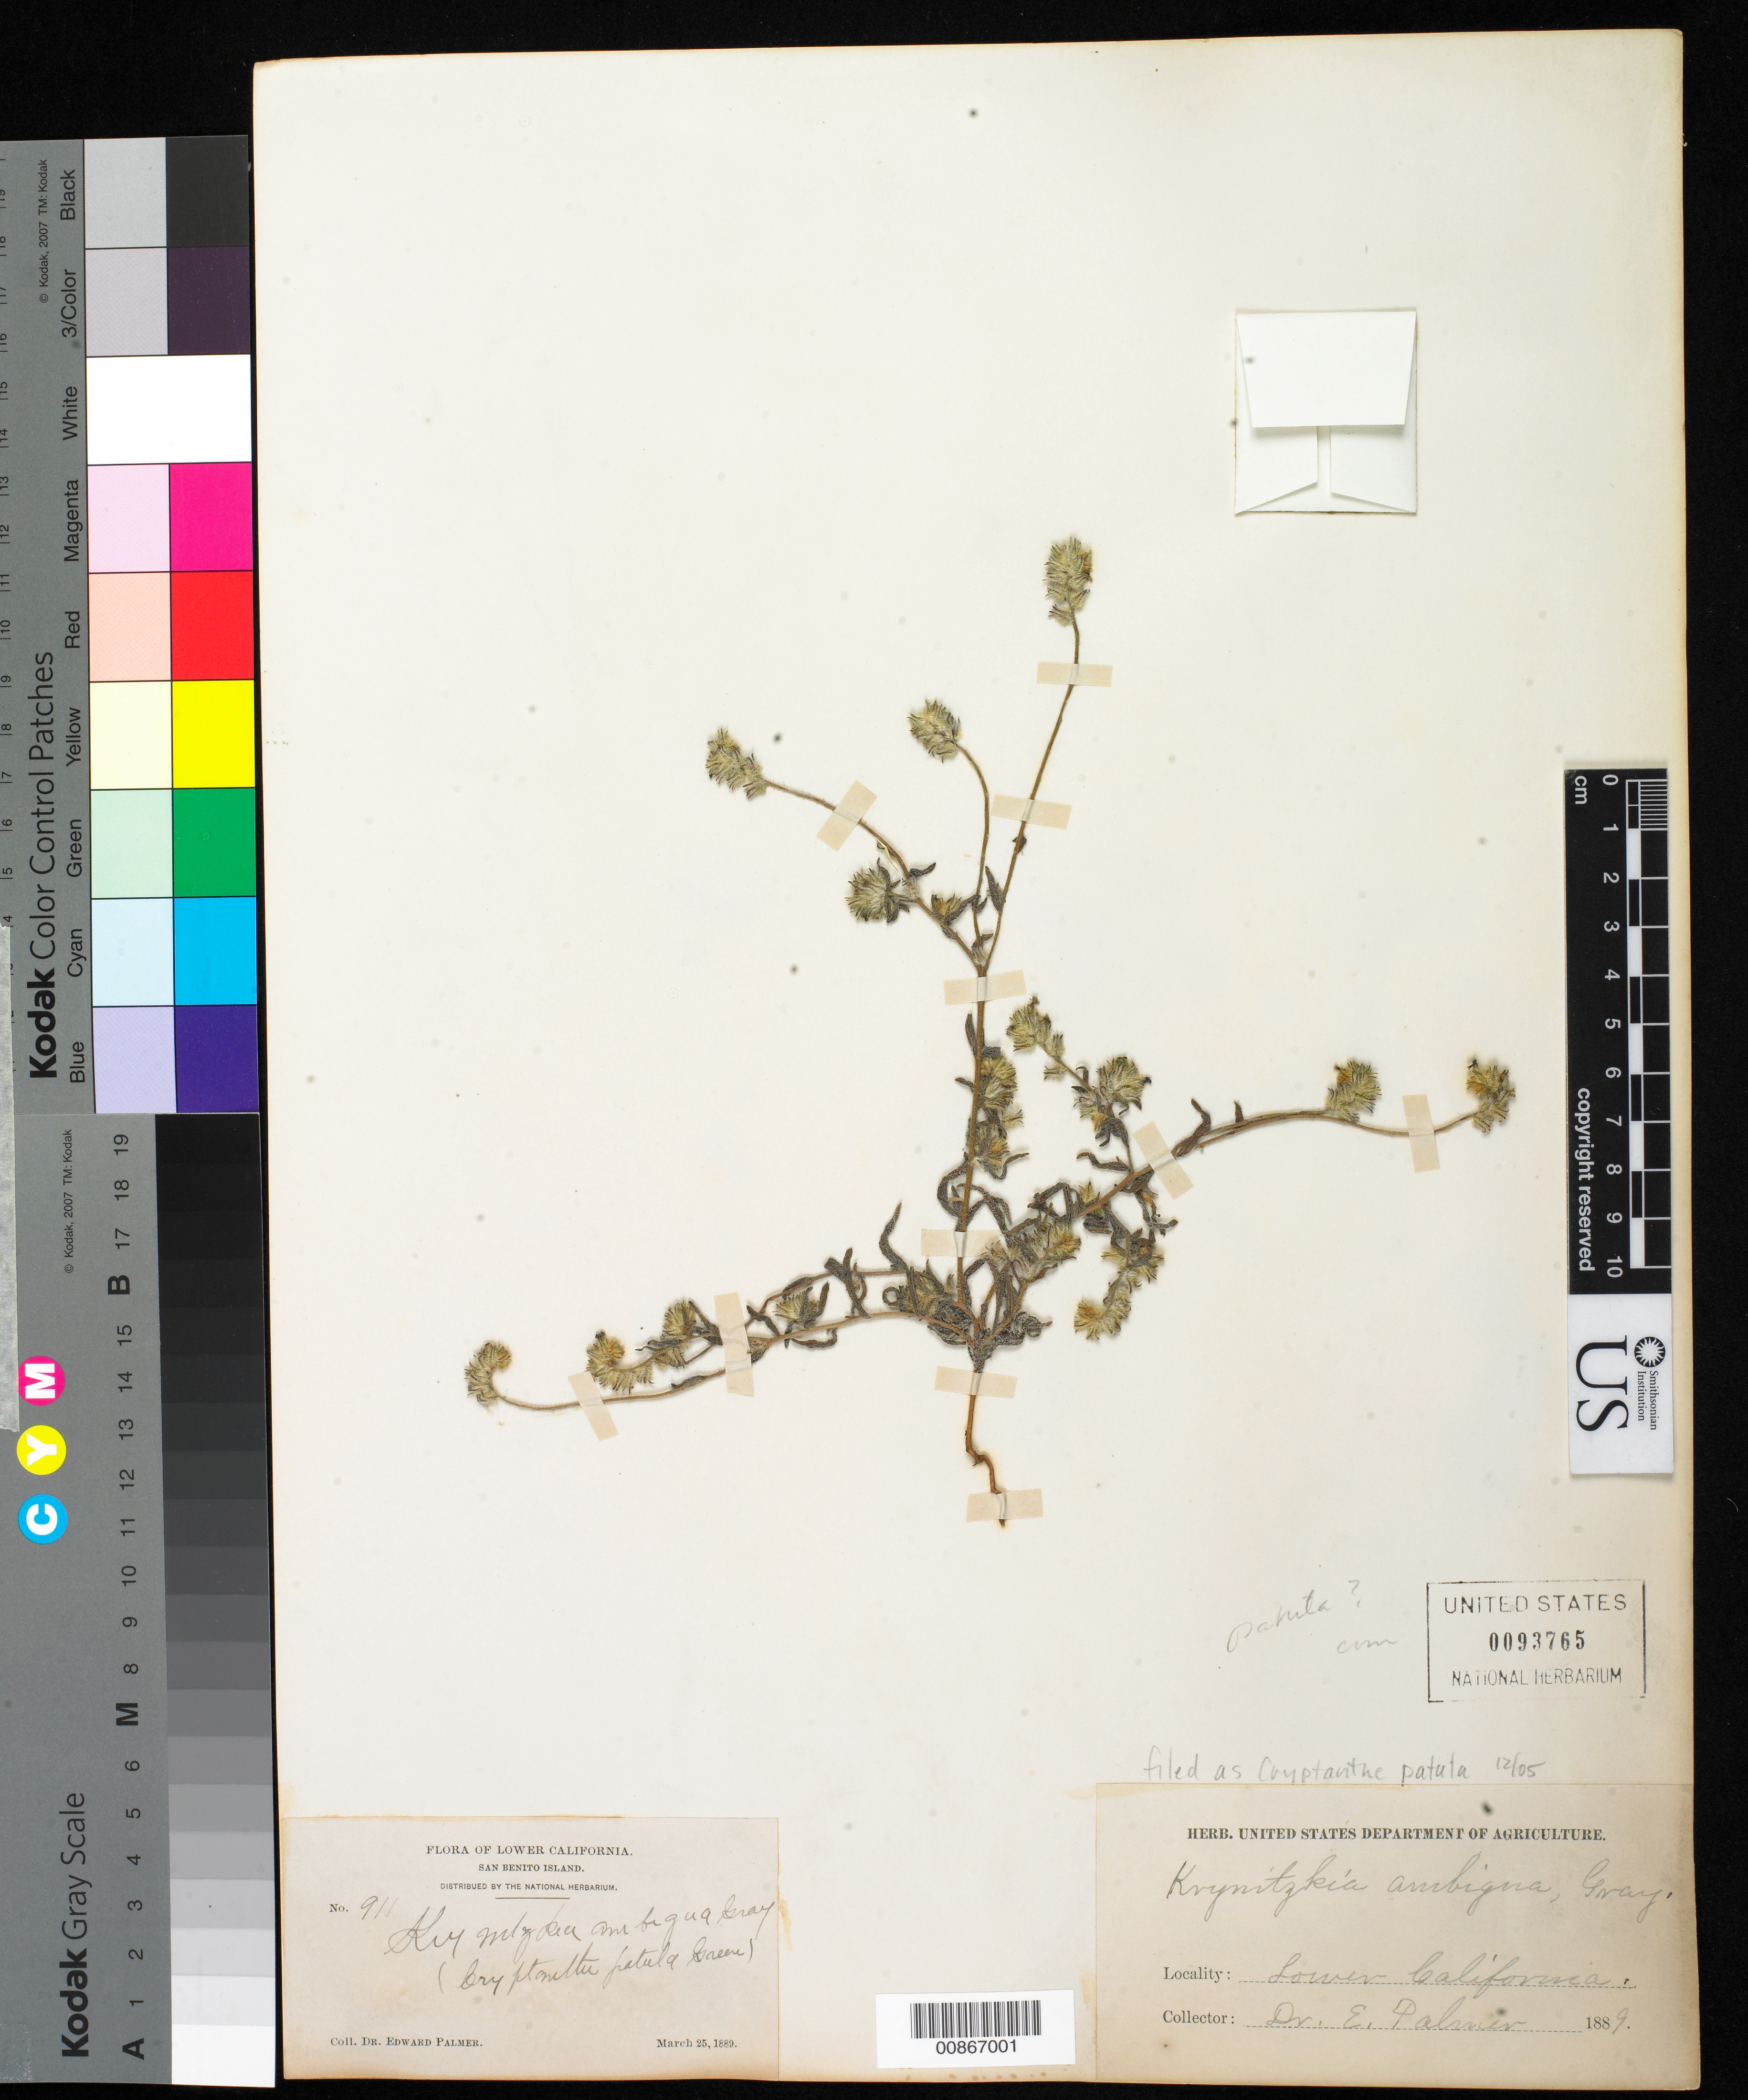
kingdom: Plantae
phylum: Tracheophyta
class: Magnoliopsida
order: Boraginales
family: Boraginaceae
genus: Cryptantha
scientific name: Cryptantha patula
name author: Greene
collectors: E. Palmer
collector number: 911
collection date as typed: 25 Mar 1889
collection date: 1889-03-25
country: Mexico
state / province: Baja California Norte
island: San Benito I.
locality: San Benito Island, Baja California.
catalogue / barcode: US 93765